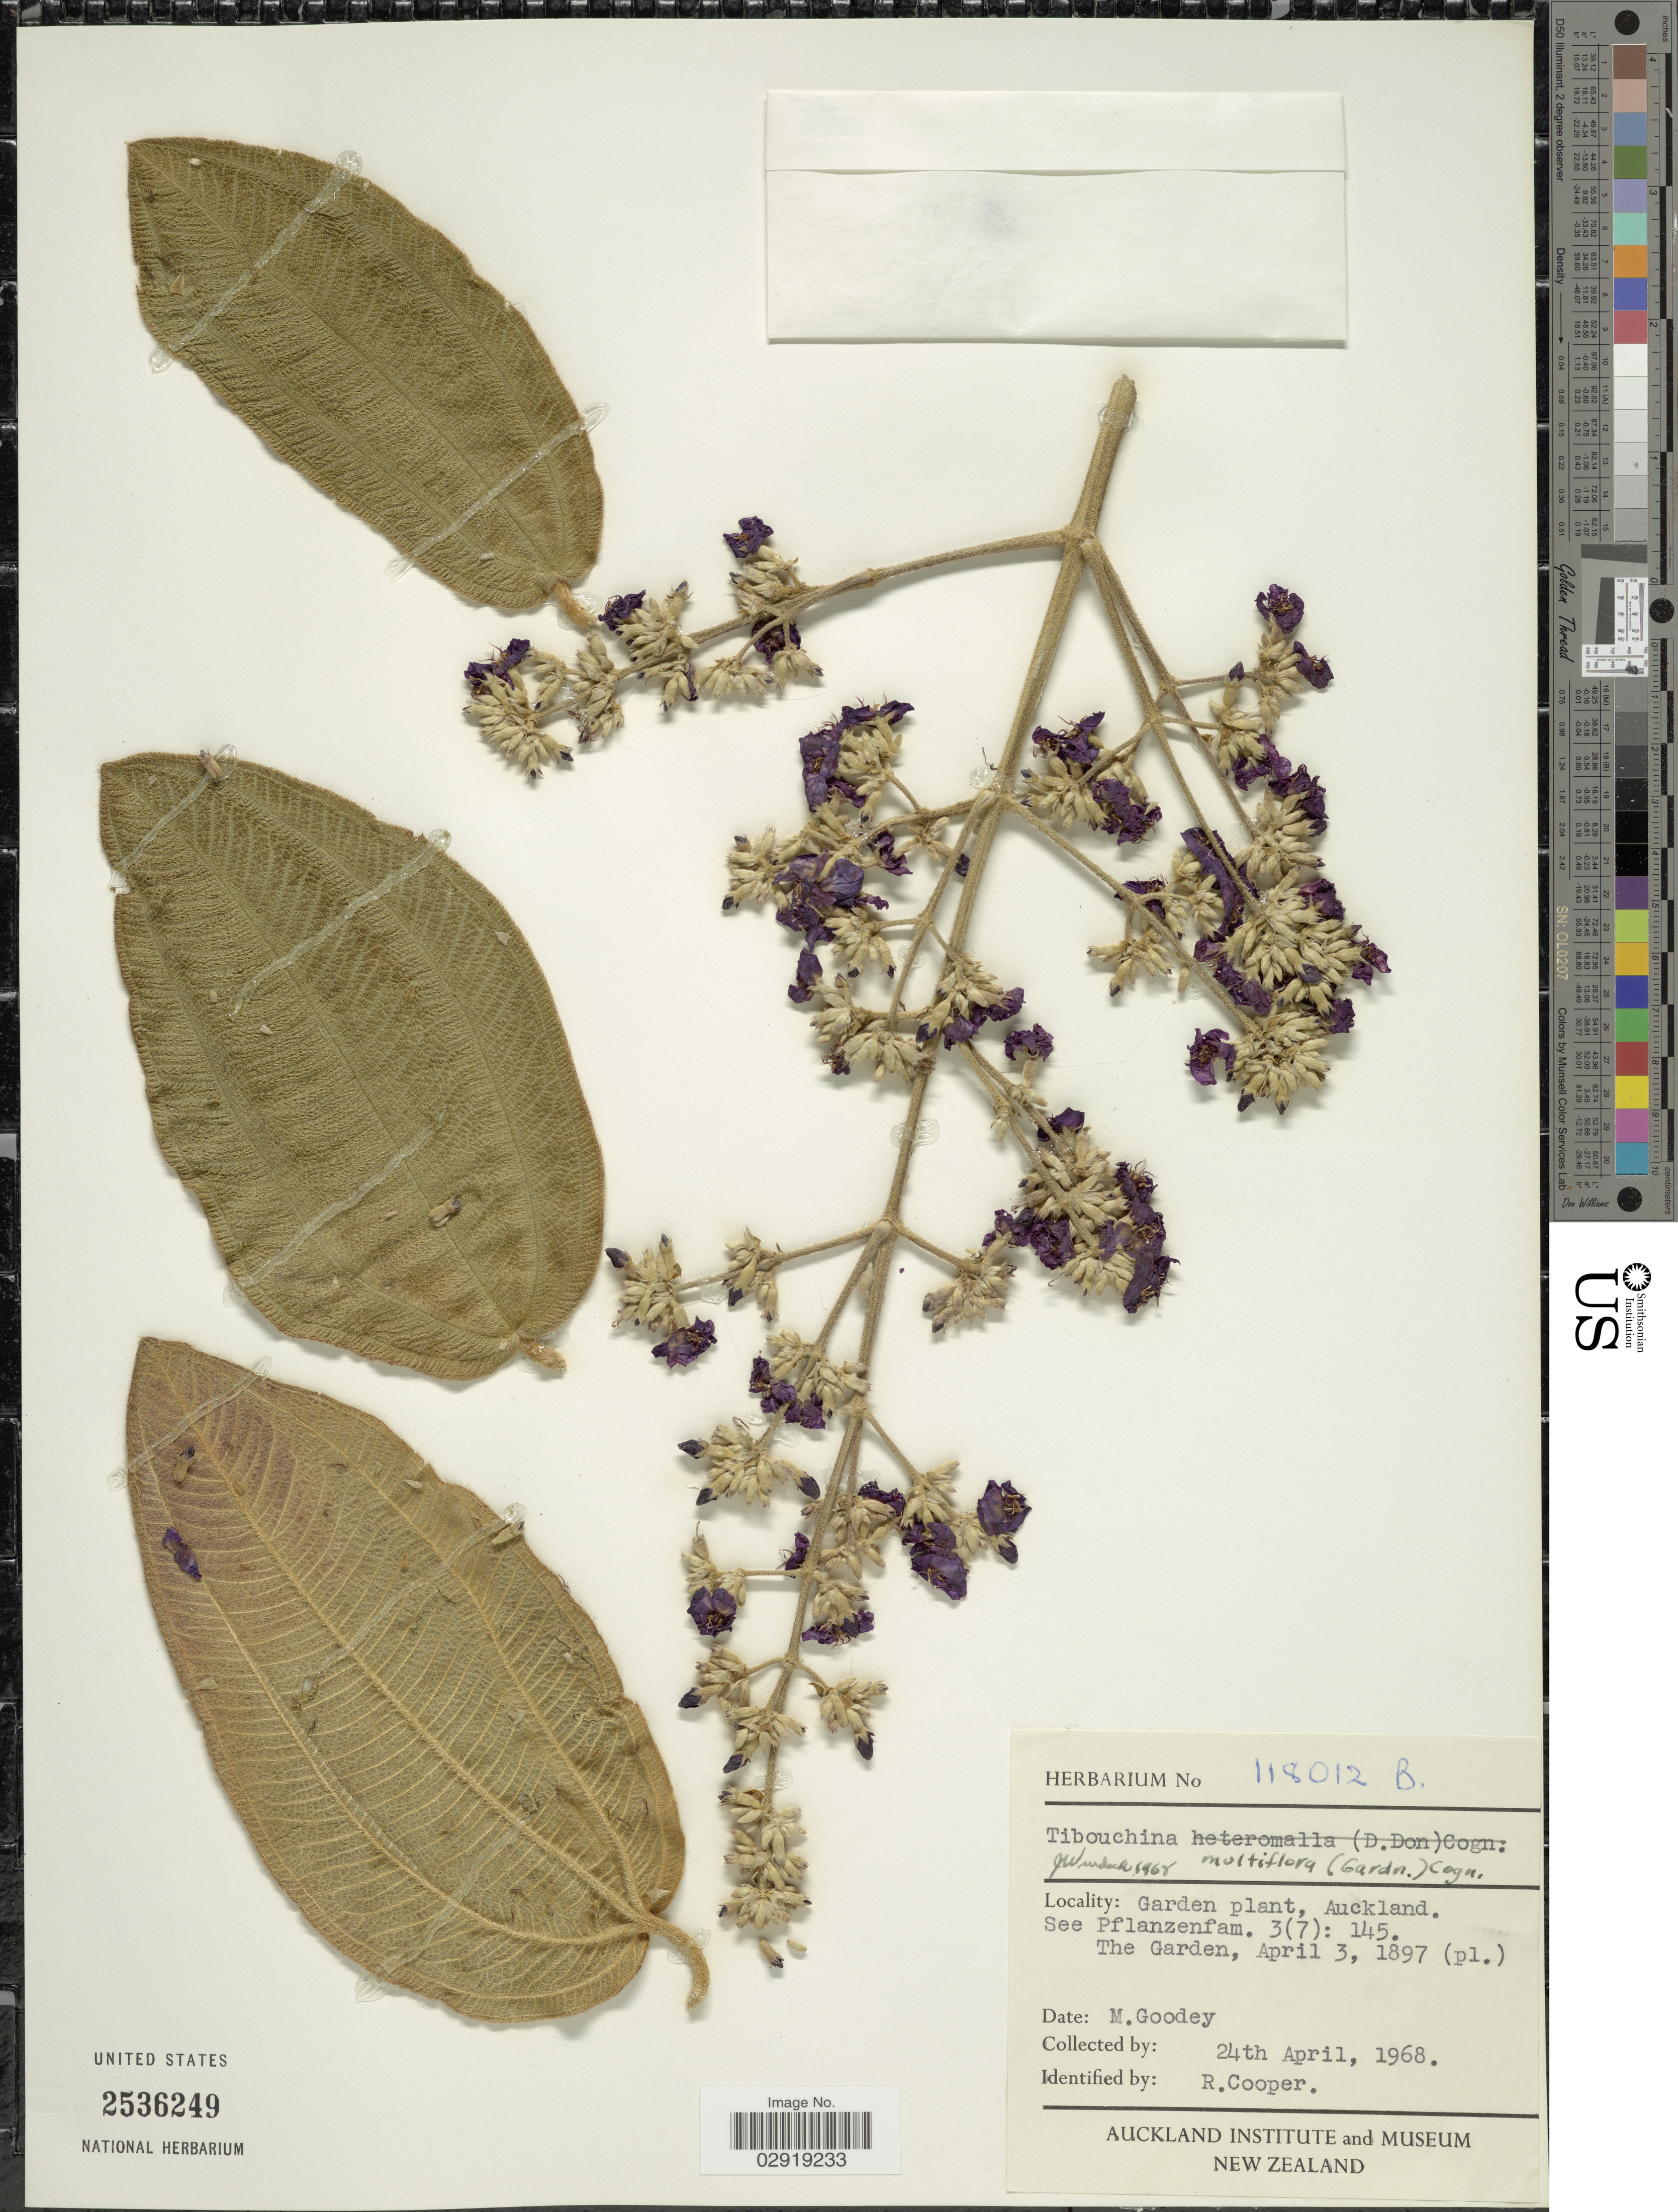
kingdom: Plantae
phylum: Tracheophyta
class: Magnoliopsida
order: Myrtales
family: Melastomataceae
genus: Pleroma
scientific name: Pleroma heteromallum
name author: (D. Don) D. Don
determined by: Wagner, W. L., (BOT), Smithsonian Institution - National Museum of Natural History (UNITED STATES)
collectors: M. Goodey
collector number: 118012B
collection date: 1968-04-24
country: New Zealand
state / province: Auckland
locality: Garden plant, Auckland.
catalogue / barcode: US 2536249